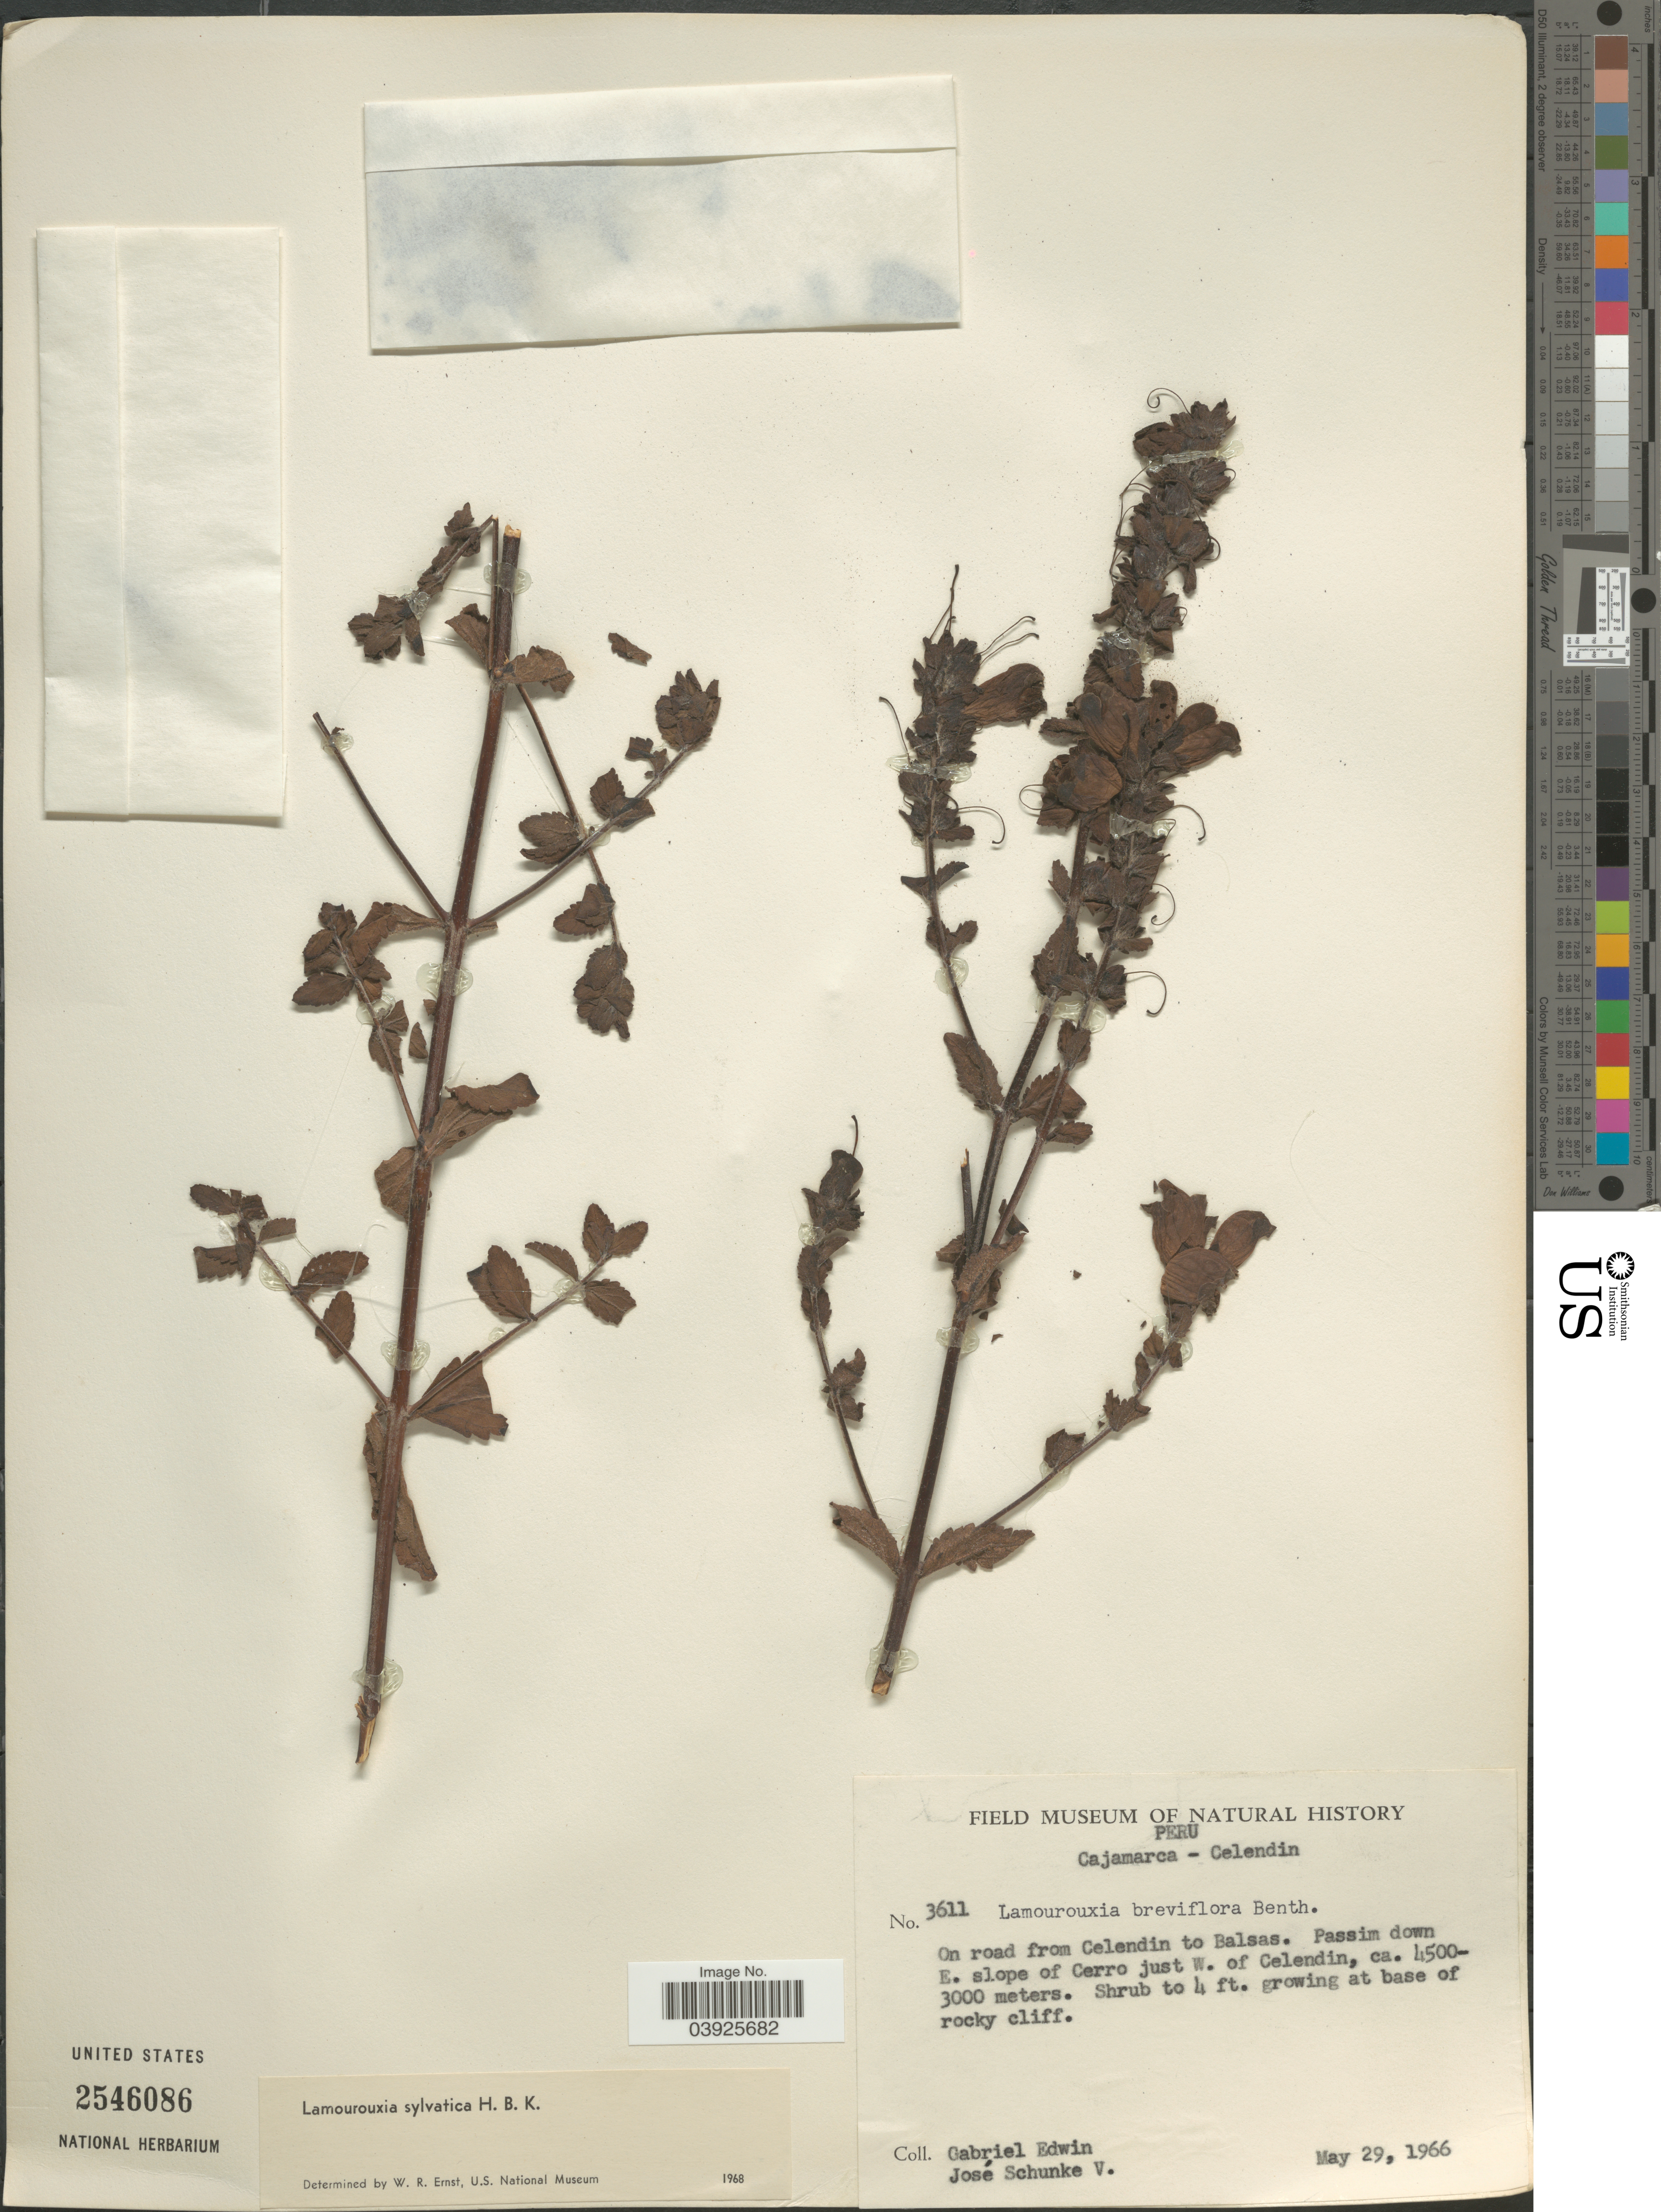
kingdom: Plantae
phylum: Tracheophyta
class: Magnoliopsida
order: Lamiales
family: Orobanchaceae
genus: Lamourouxia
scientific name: Lamourouxia sylvatica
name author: Kunth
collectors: G. Edwin & J. Schunke Vigo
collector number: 3611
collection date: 1966-05-29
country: Peru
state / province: Cajamarca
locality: Celendin. On road from Celendin to Balsas. Passim down E. slope of Cerro just W. of Celendin.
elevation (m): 3000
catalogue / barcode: US 2546086